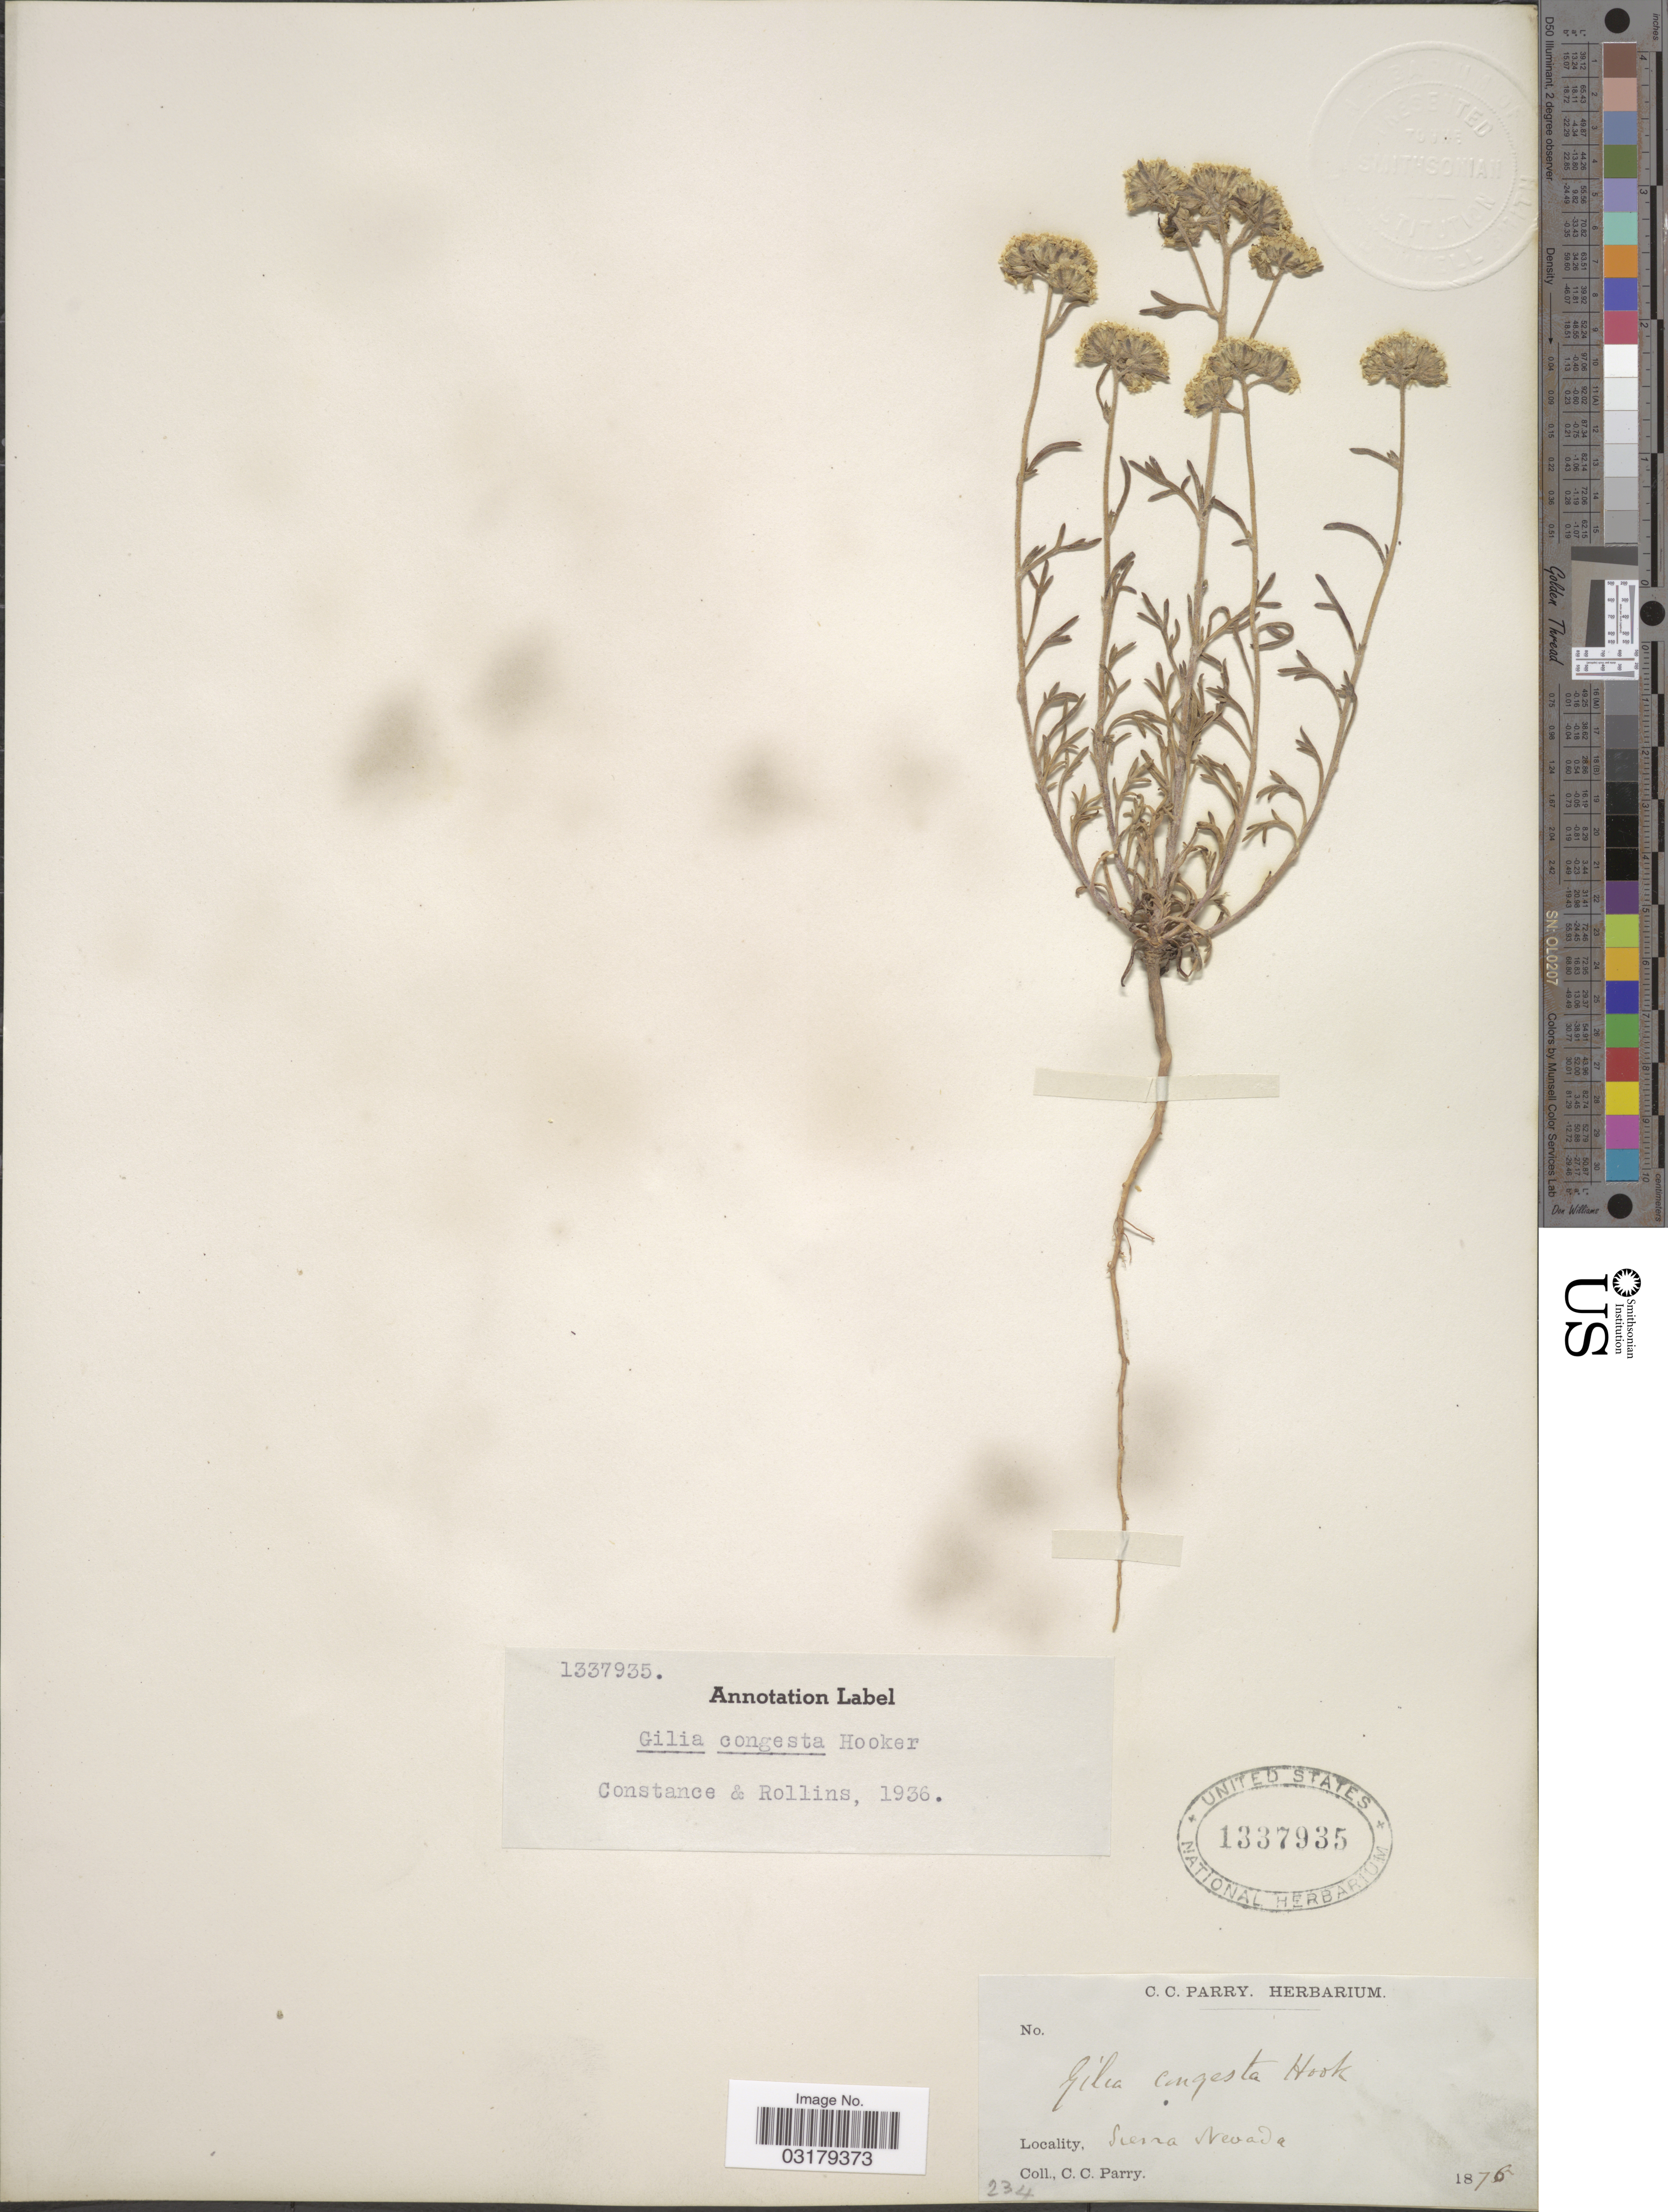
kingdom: Plantae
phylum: Tracheophyta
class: Magnoliopsida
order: Ericales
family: Polemoniaceae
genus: Ipomopsis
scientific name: Ipomopsis congesta var. palmifrons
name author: Brand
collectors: C. C. Parry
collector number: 234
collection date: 1876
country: United States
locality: Sierra Nevada.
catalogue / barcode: US 1337935